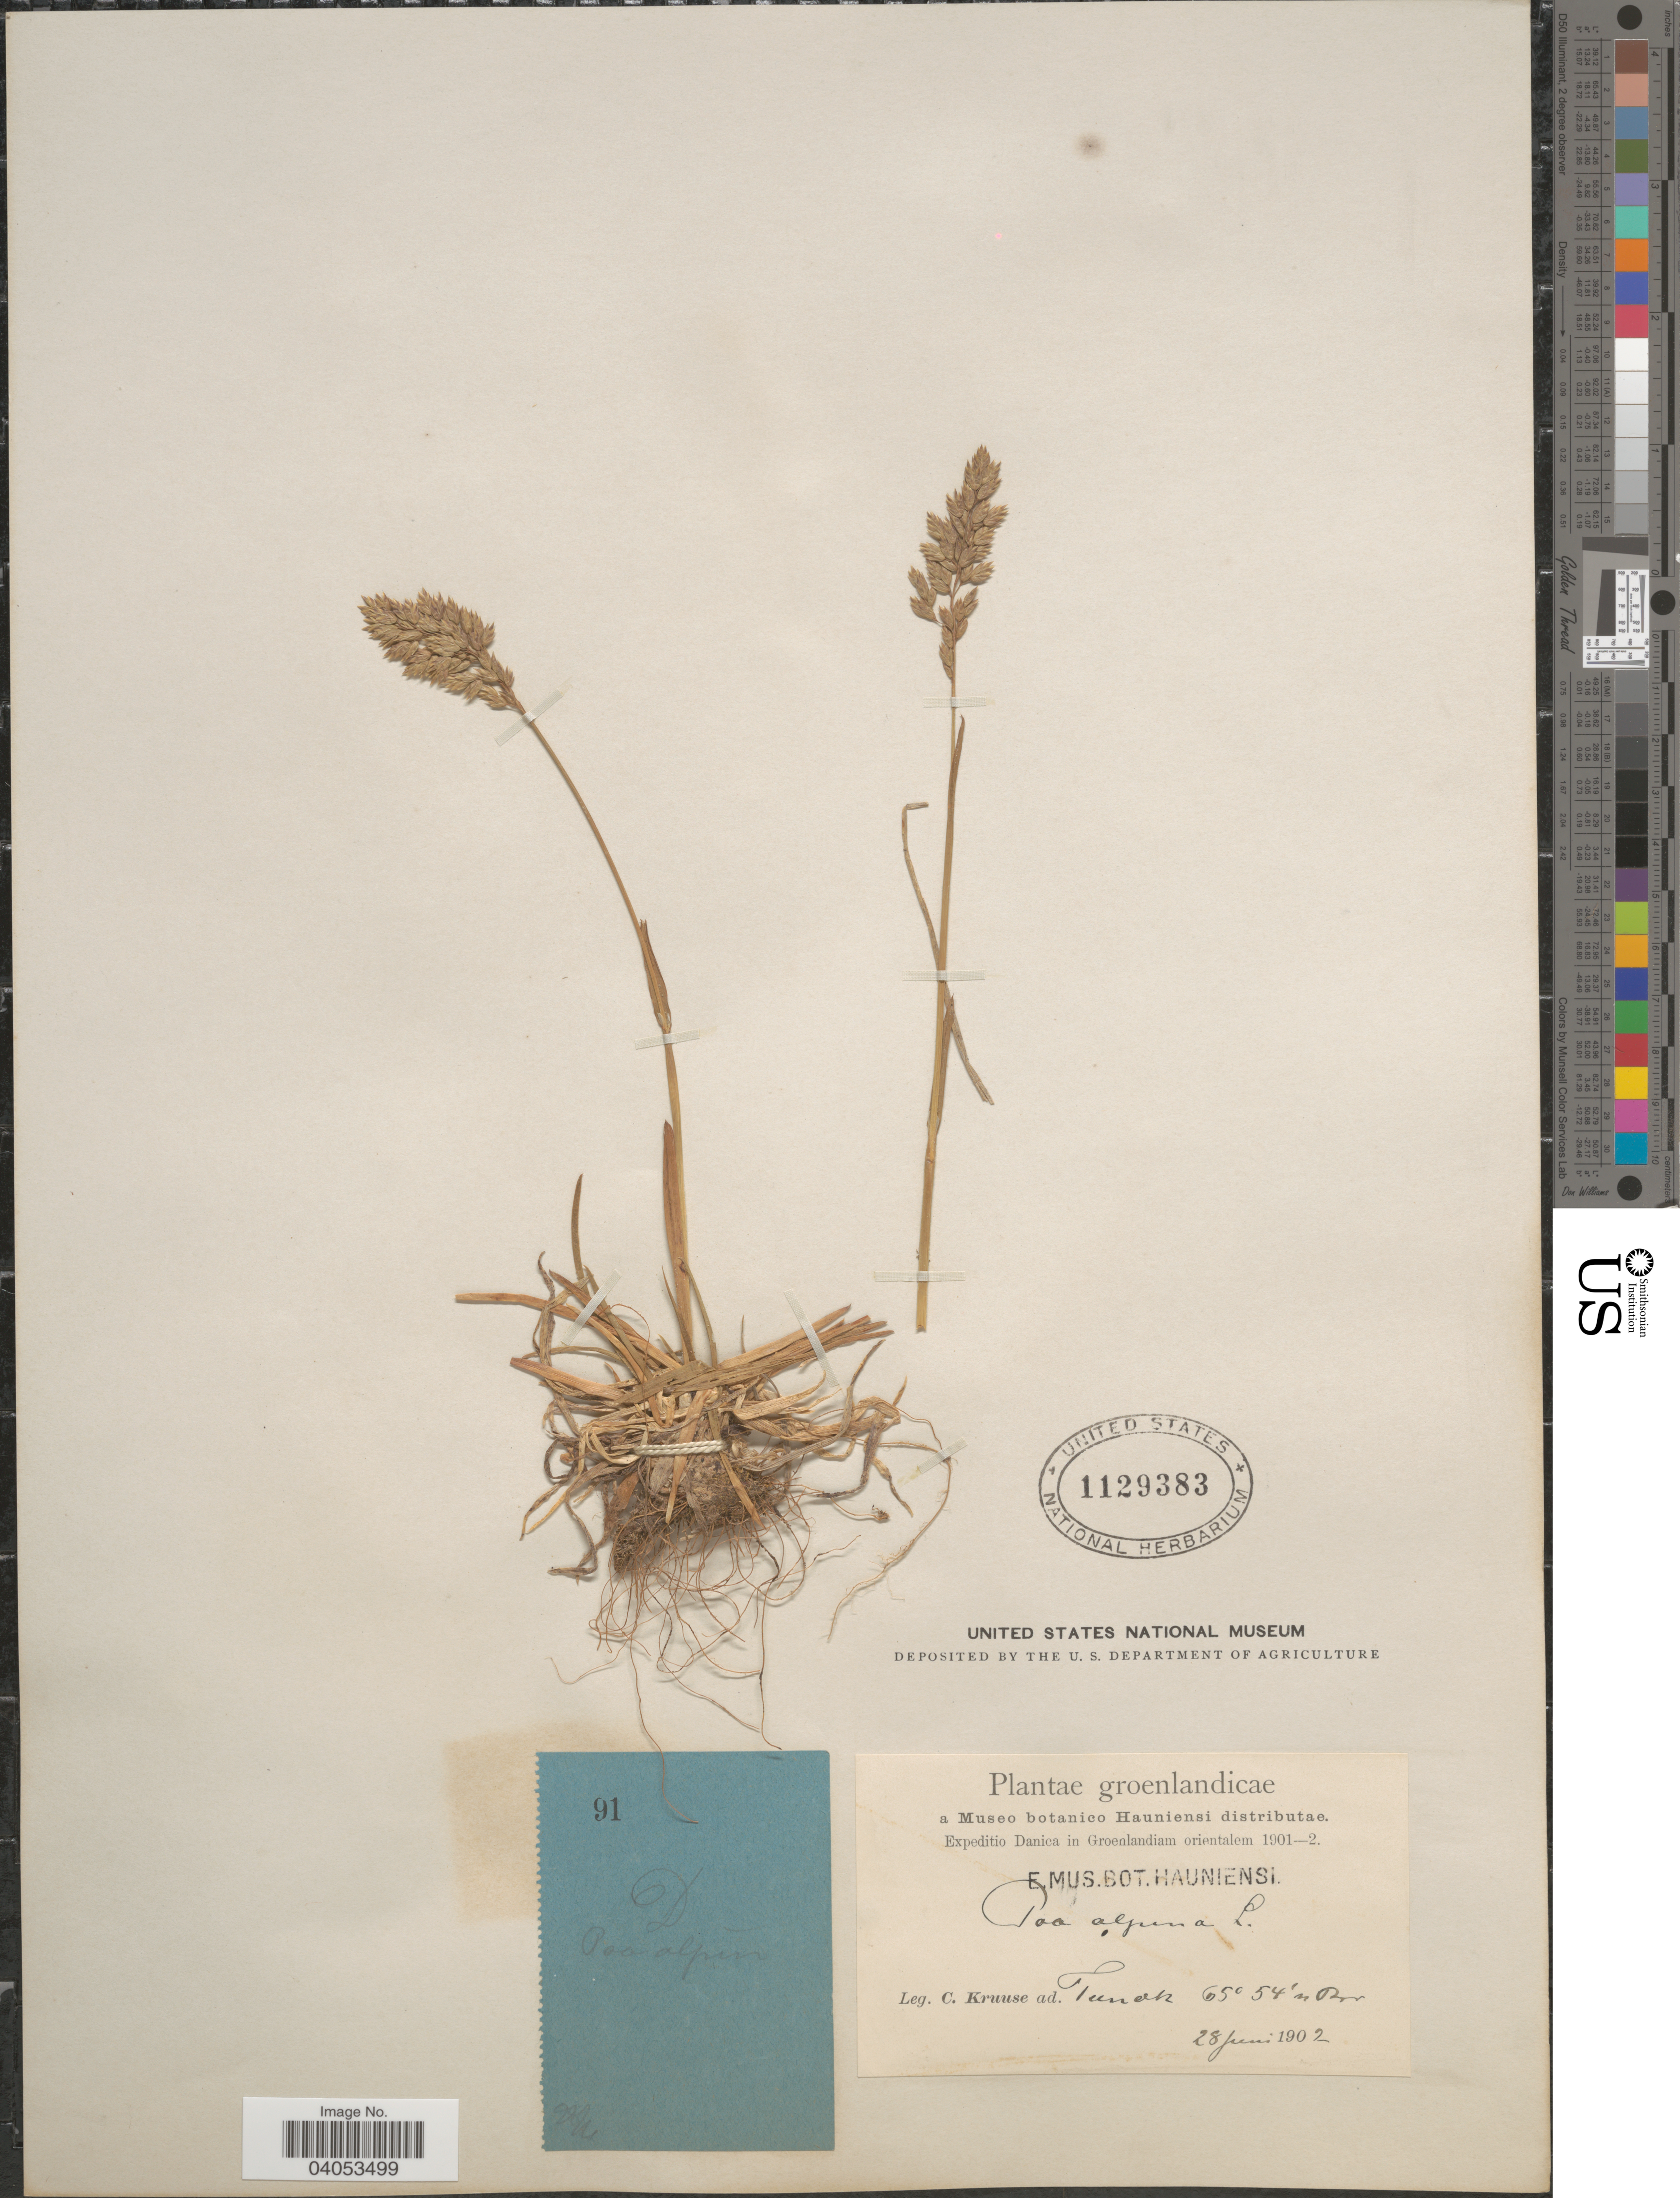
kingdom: Plantae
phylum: Tracheophyta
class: Liliopsida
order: Poales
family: Poaceae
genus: Poa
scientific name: Poa alpina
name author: L.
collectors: C. Kruuse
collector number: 91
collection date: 1902-06-28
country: Greenland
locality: Groenlandicae. In Groenlandiam orientalem. Tunok.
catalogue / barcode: US 1129383